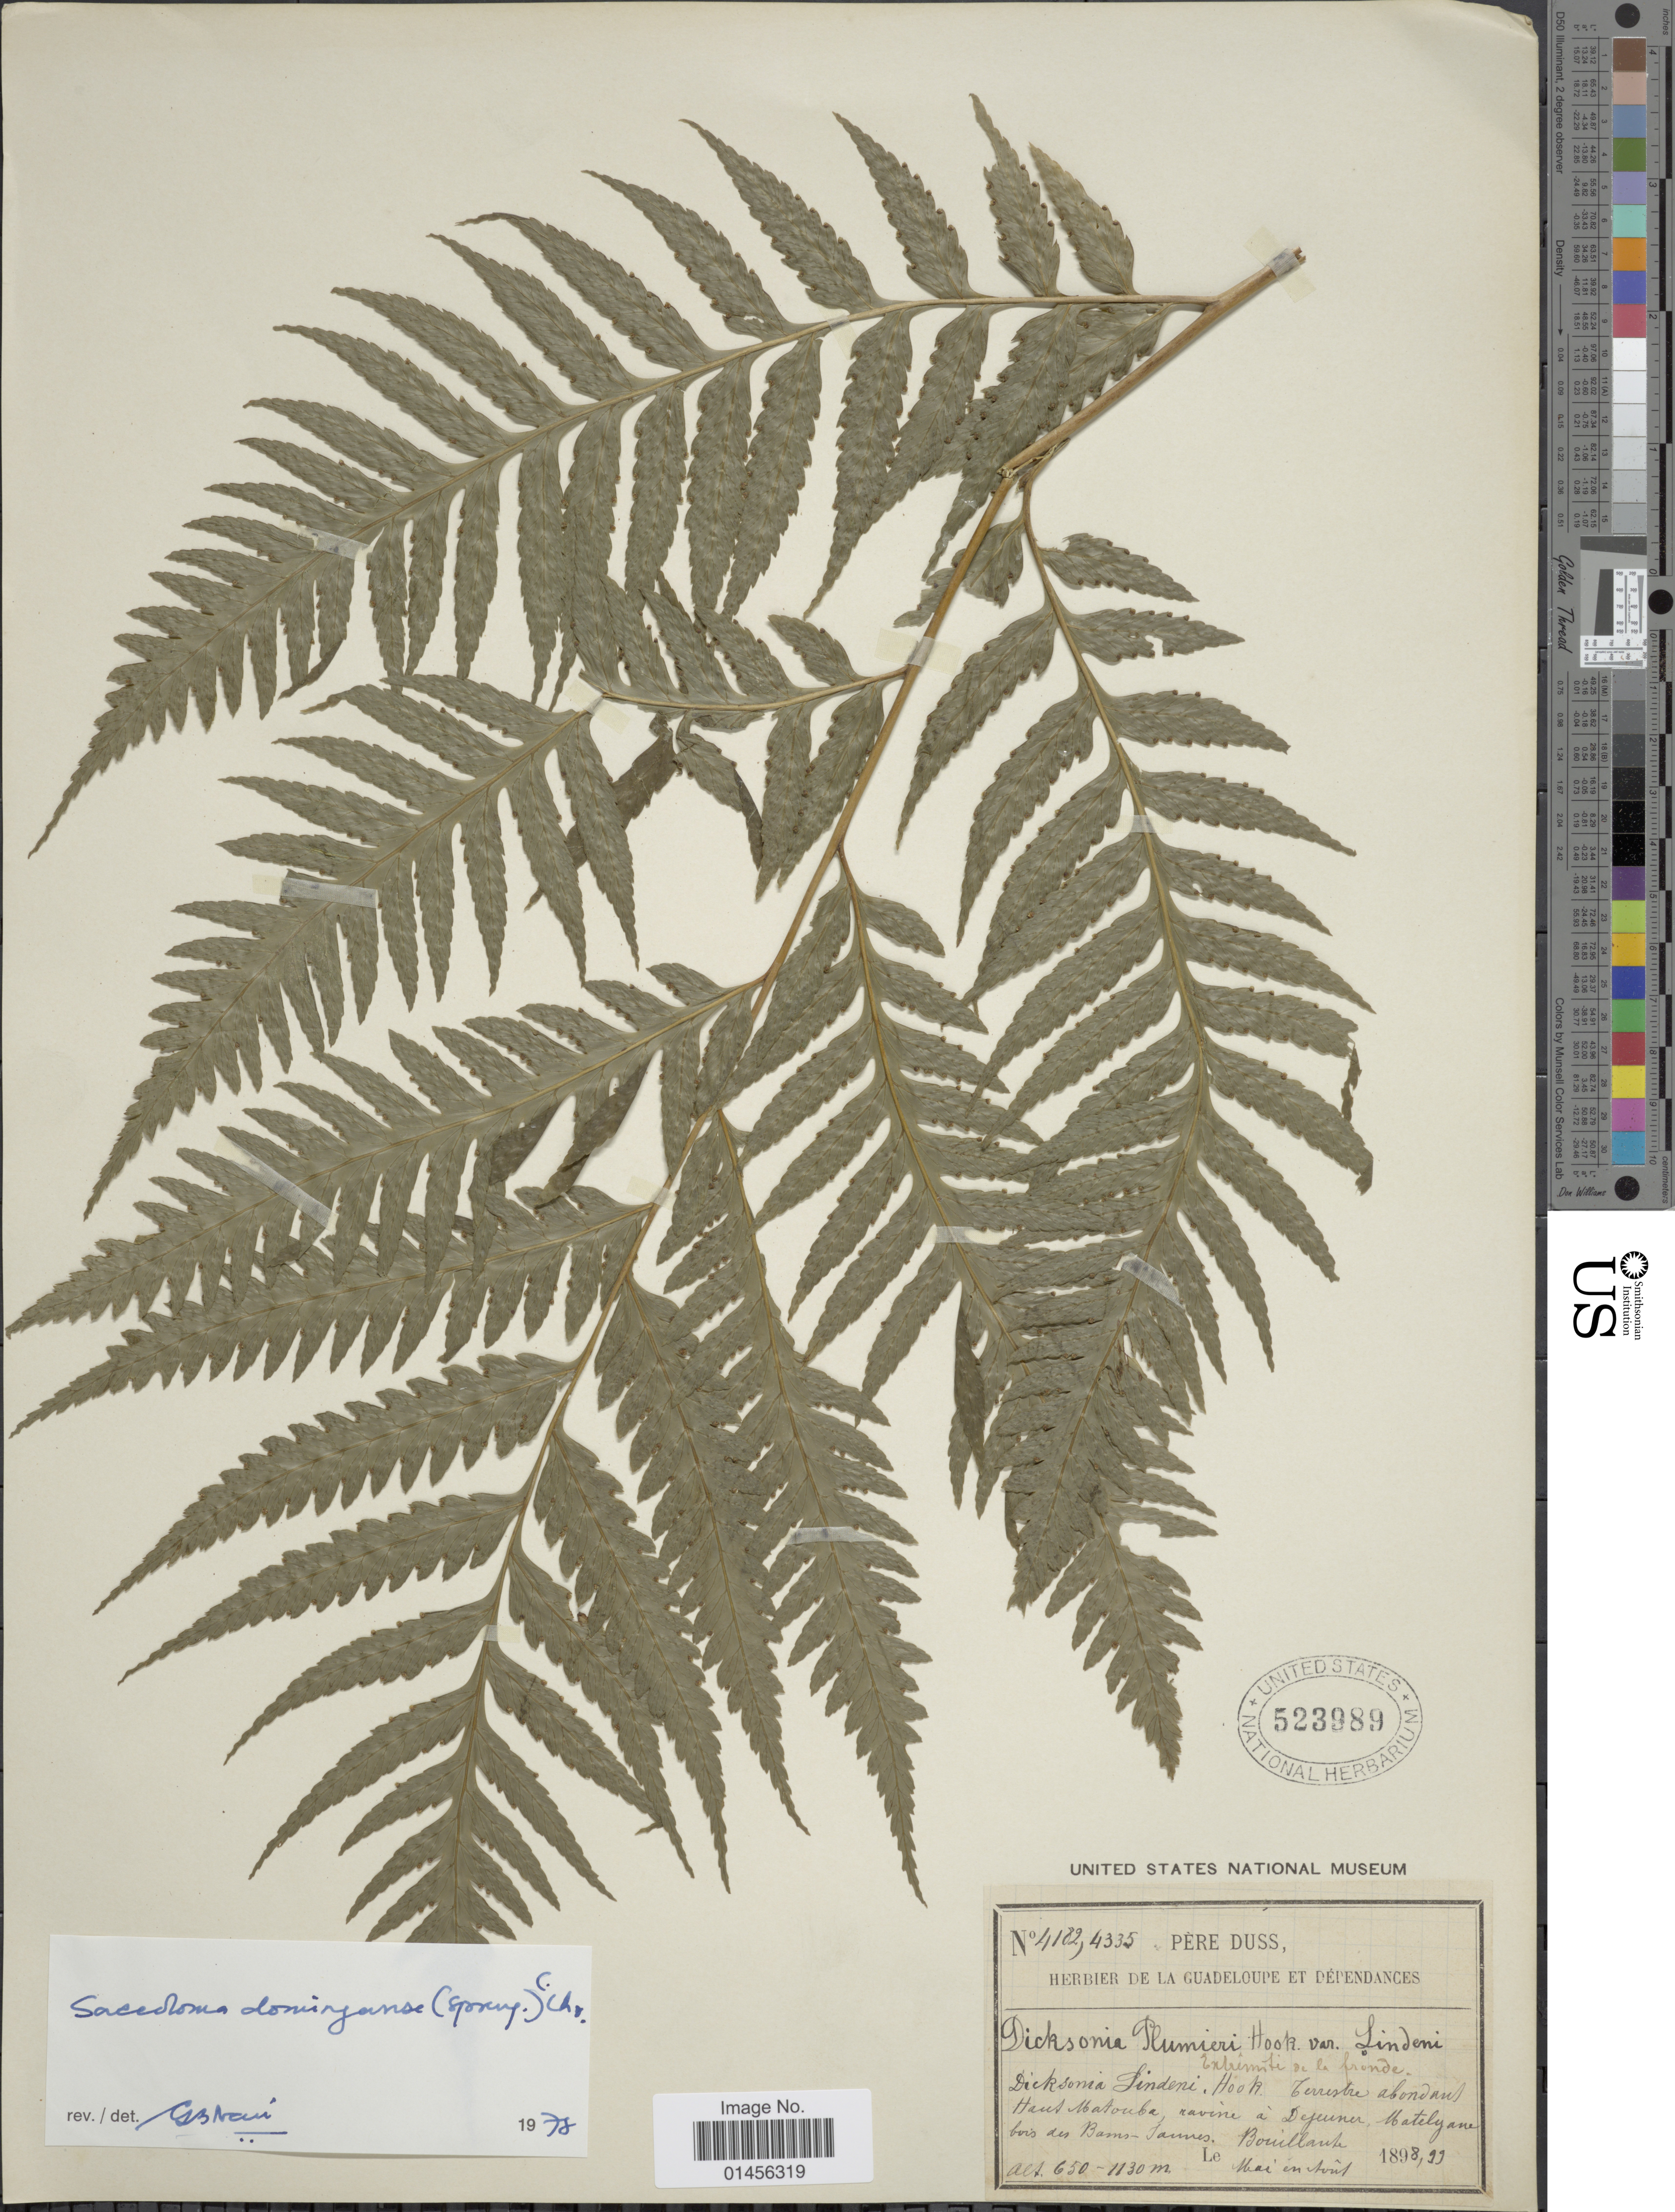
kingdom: Plantae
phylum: Tracheophyta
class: Polypodiopsida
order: Polypodiales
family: Saccolomataceae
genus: Saccoloma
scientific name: Saccoloma domingense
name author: (Spreng.) C. Chr.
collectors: Père Duss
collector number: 4182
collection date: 1898-05/1899-05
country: Guadeloupe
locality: Terrestre abondant Haut Matouba, ravine a Dejeuner, Matelyane bois des bains-Jaunes. Bouillante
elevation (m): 650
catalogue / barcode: US 523989